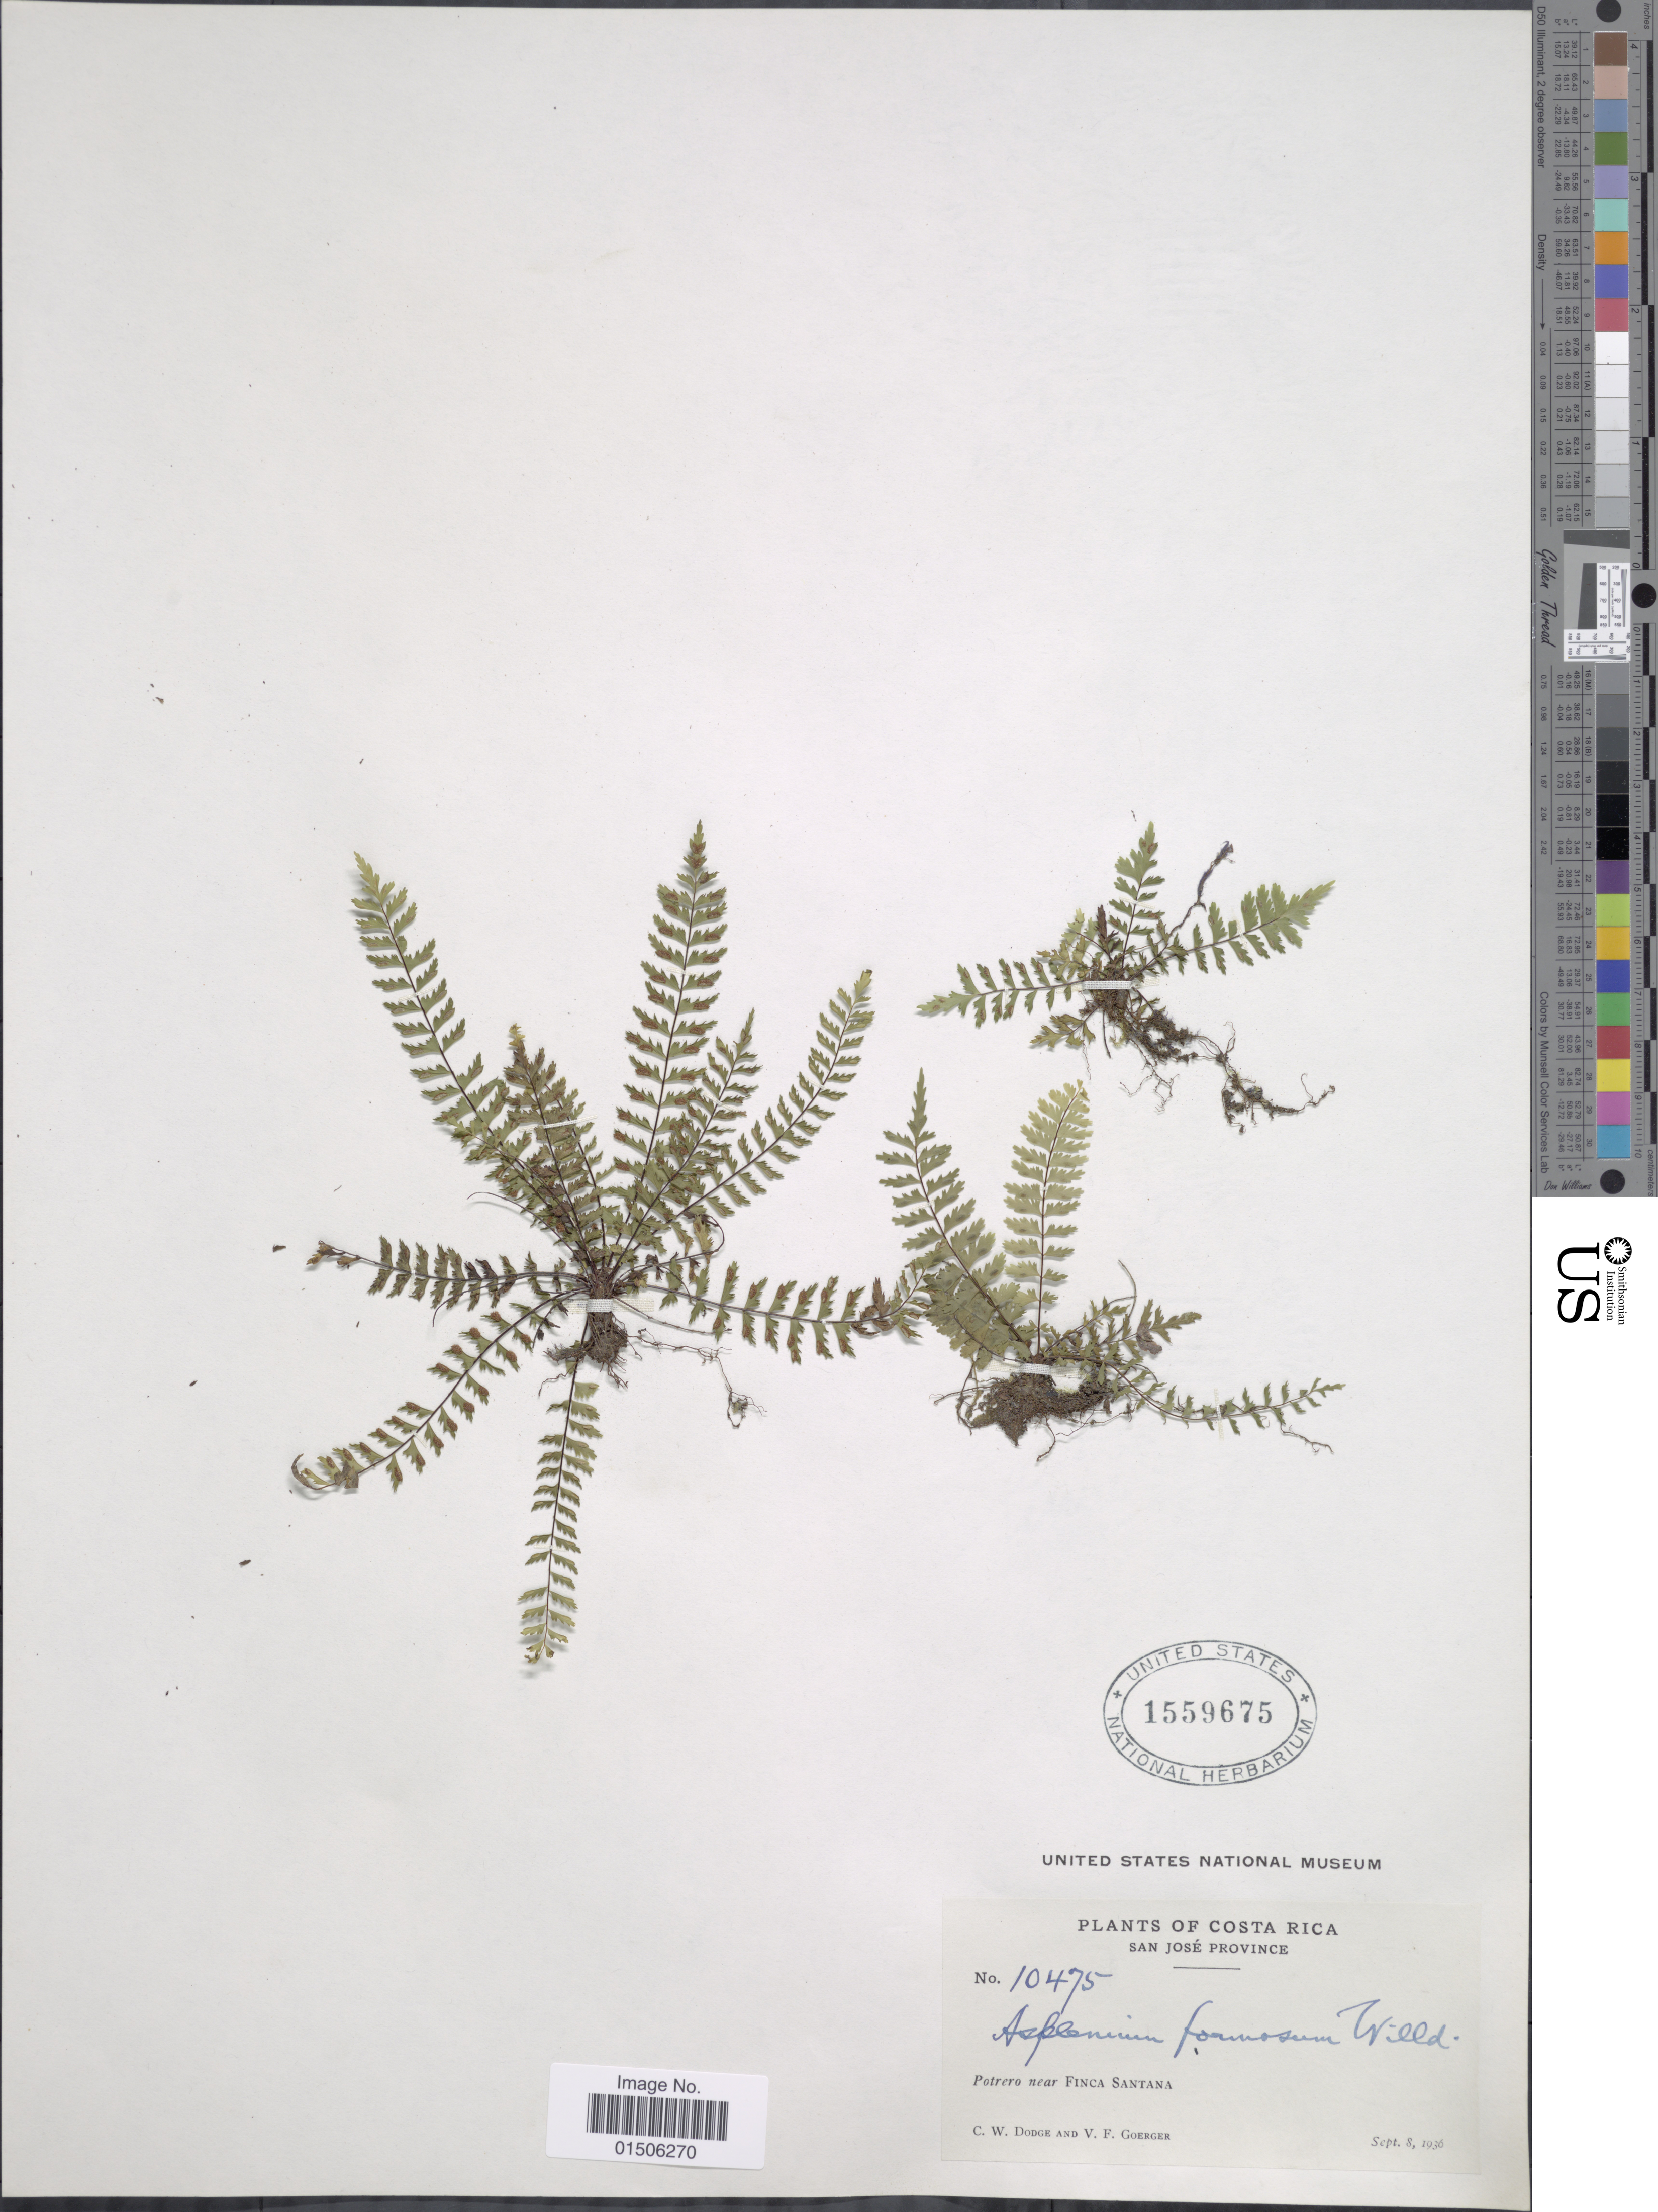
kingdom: Plantae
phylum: Tracheophyta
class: Polypodiopsida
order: Polypodiales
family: Aspleniaceae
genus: Asplenium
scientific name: Asplenium formosum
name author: Willd.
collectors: C. Dodge & V. Goerger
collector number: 10475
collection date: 1936-09-08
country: Costa Rica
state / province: San José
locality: Potrero near Fica Santana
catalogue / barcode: US 1559675